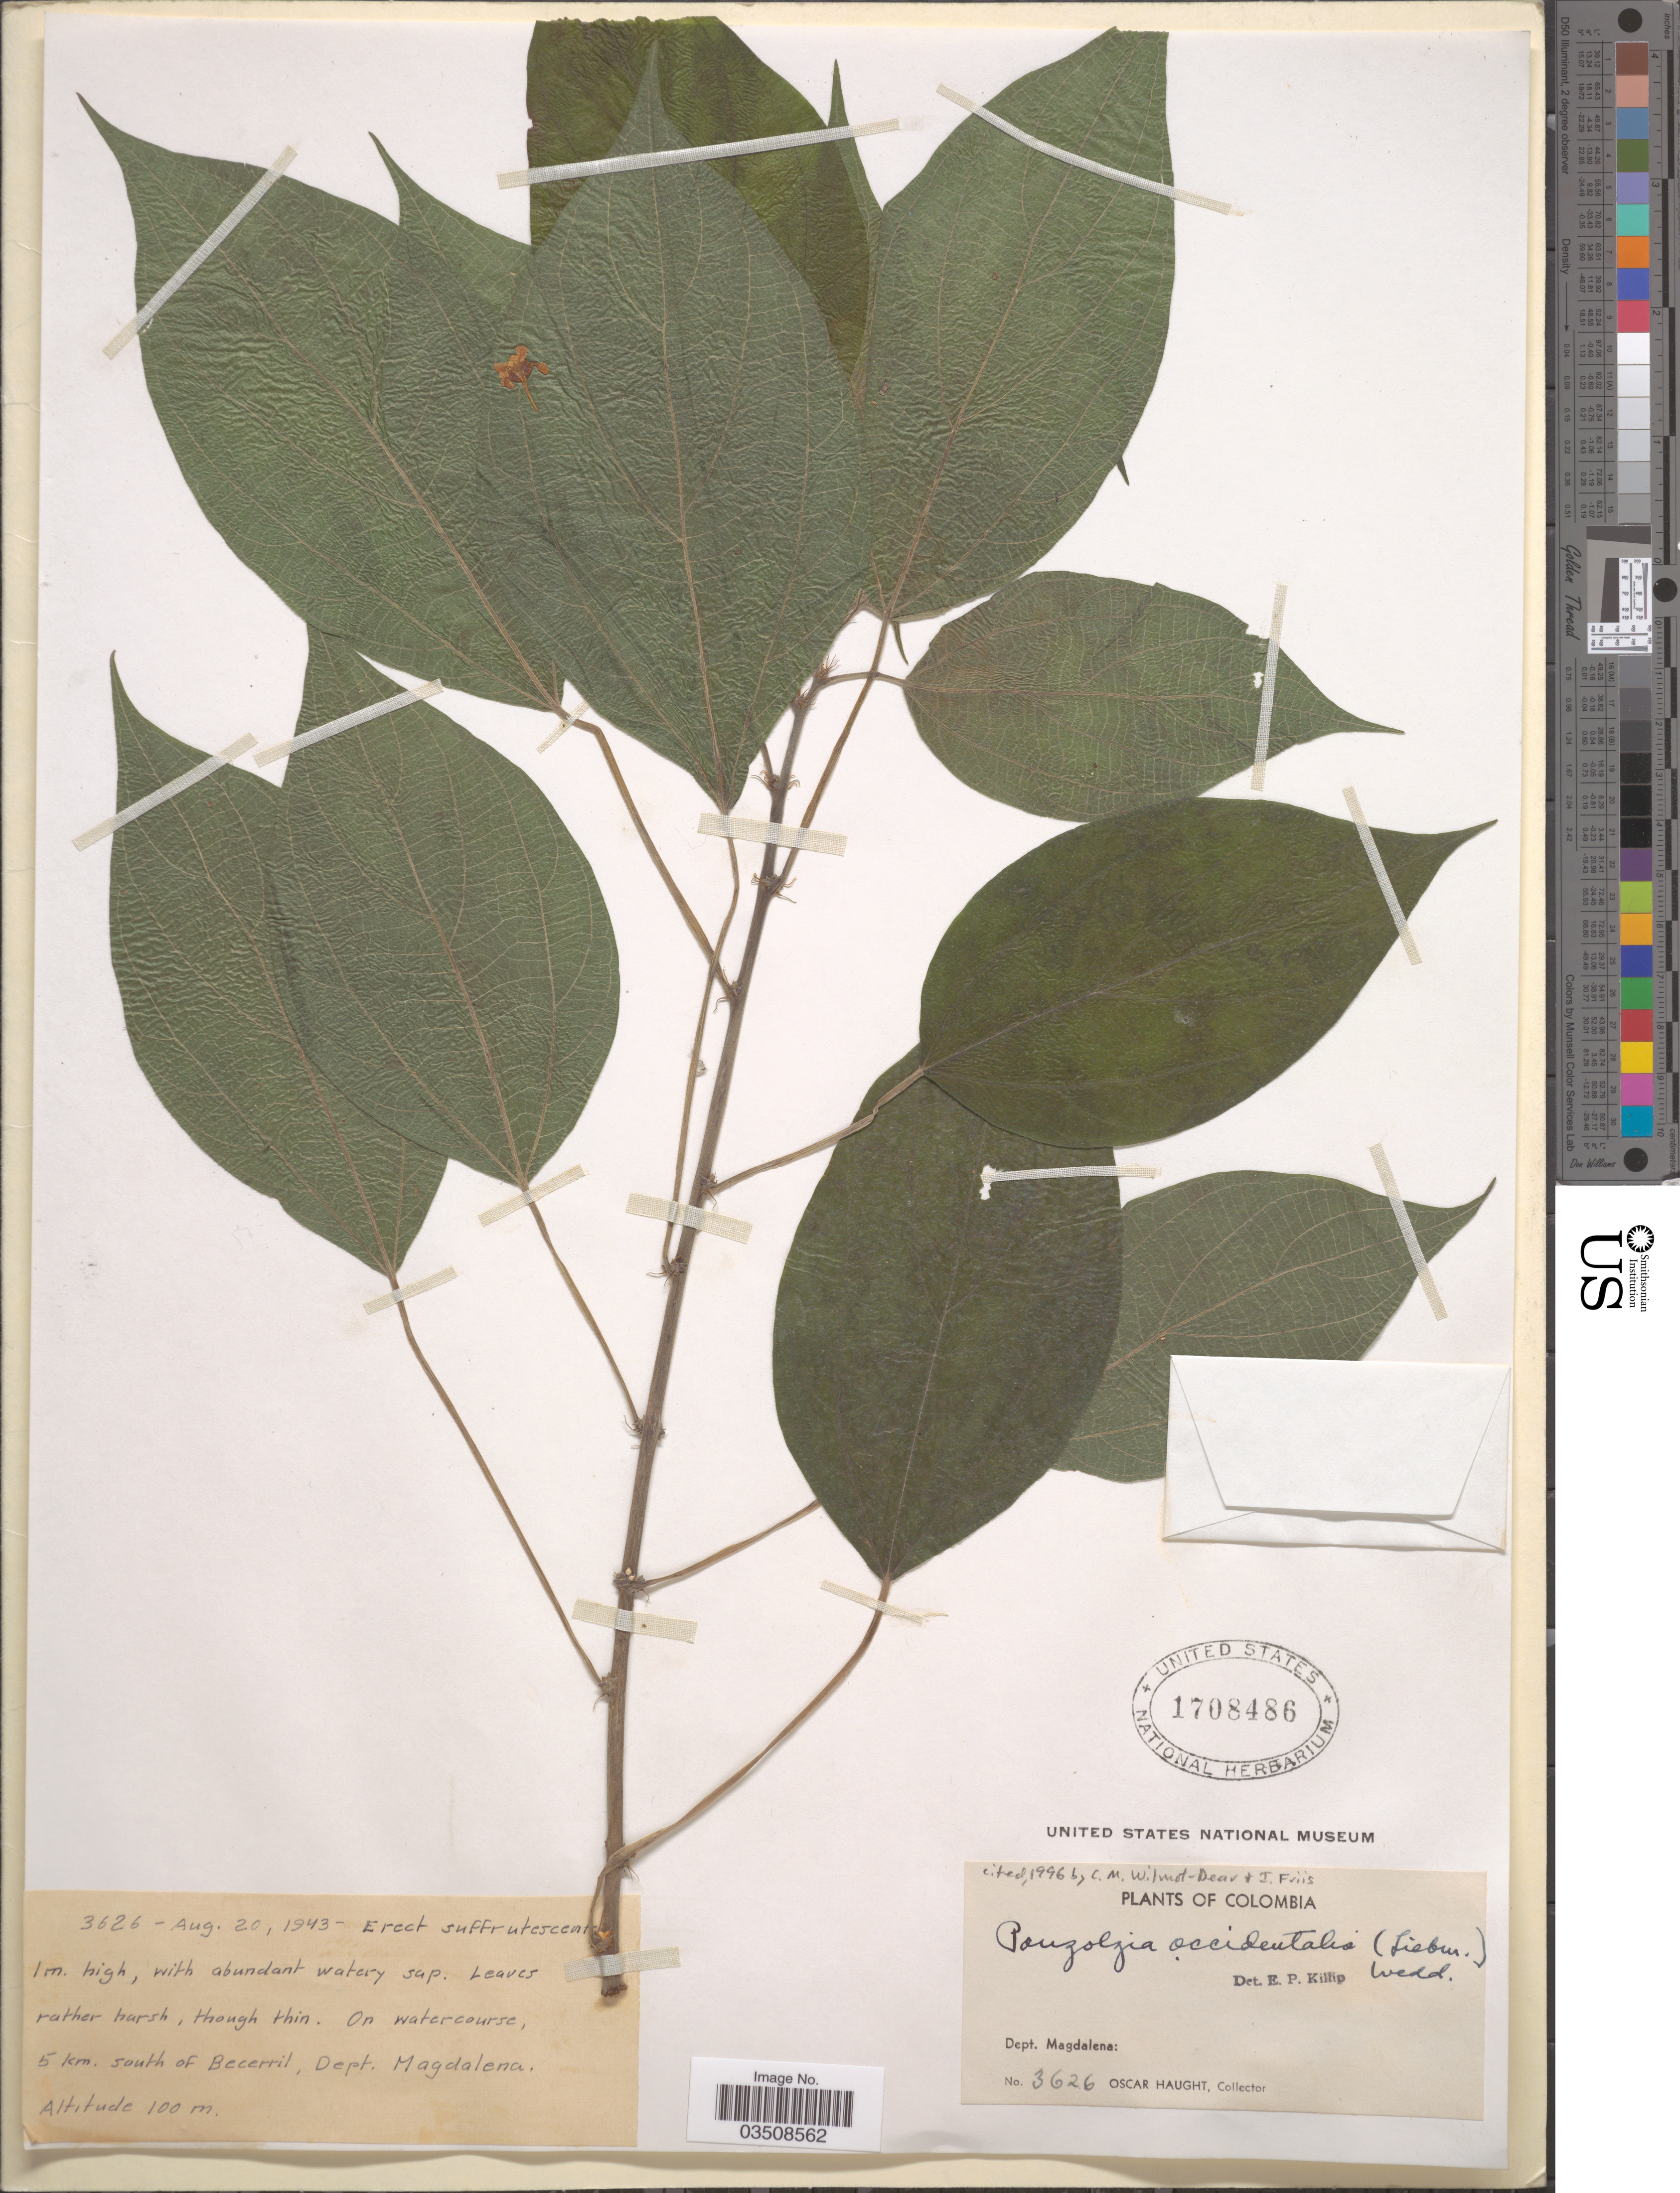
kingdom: Plantae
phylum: Tracheophyta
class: Magnoliopsida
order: Rosales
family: Urticaceae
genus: Pouzolzia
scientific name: Pouzolzia occidentalis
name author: (Liebm.) Wedd.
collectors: O. Haught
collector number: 3626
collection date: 1943-08-20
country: Colombia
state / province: Magdalena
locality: On watercourse, 5 km. south of Becerril, Dept. Magdalena.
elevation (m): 100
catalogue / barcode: US 1708486